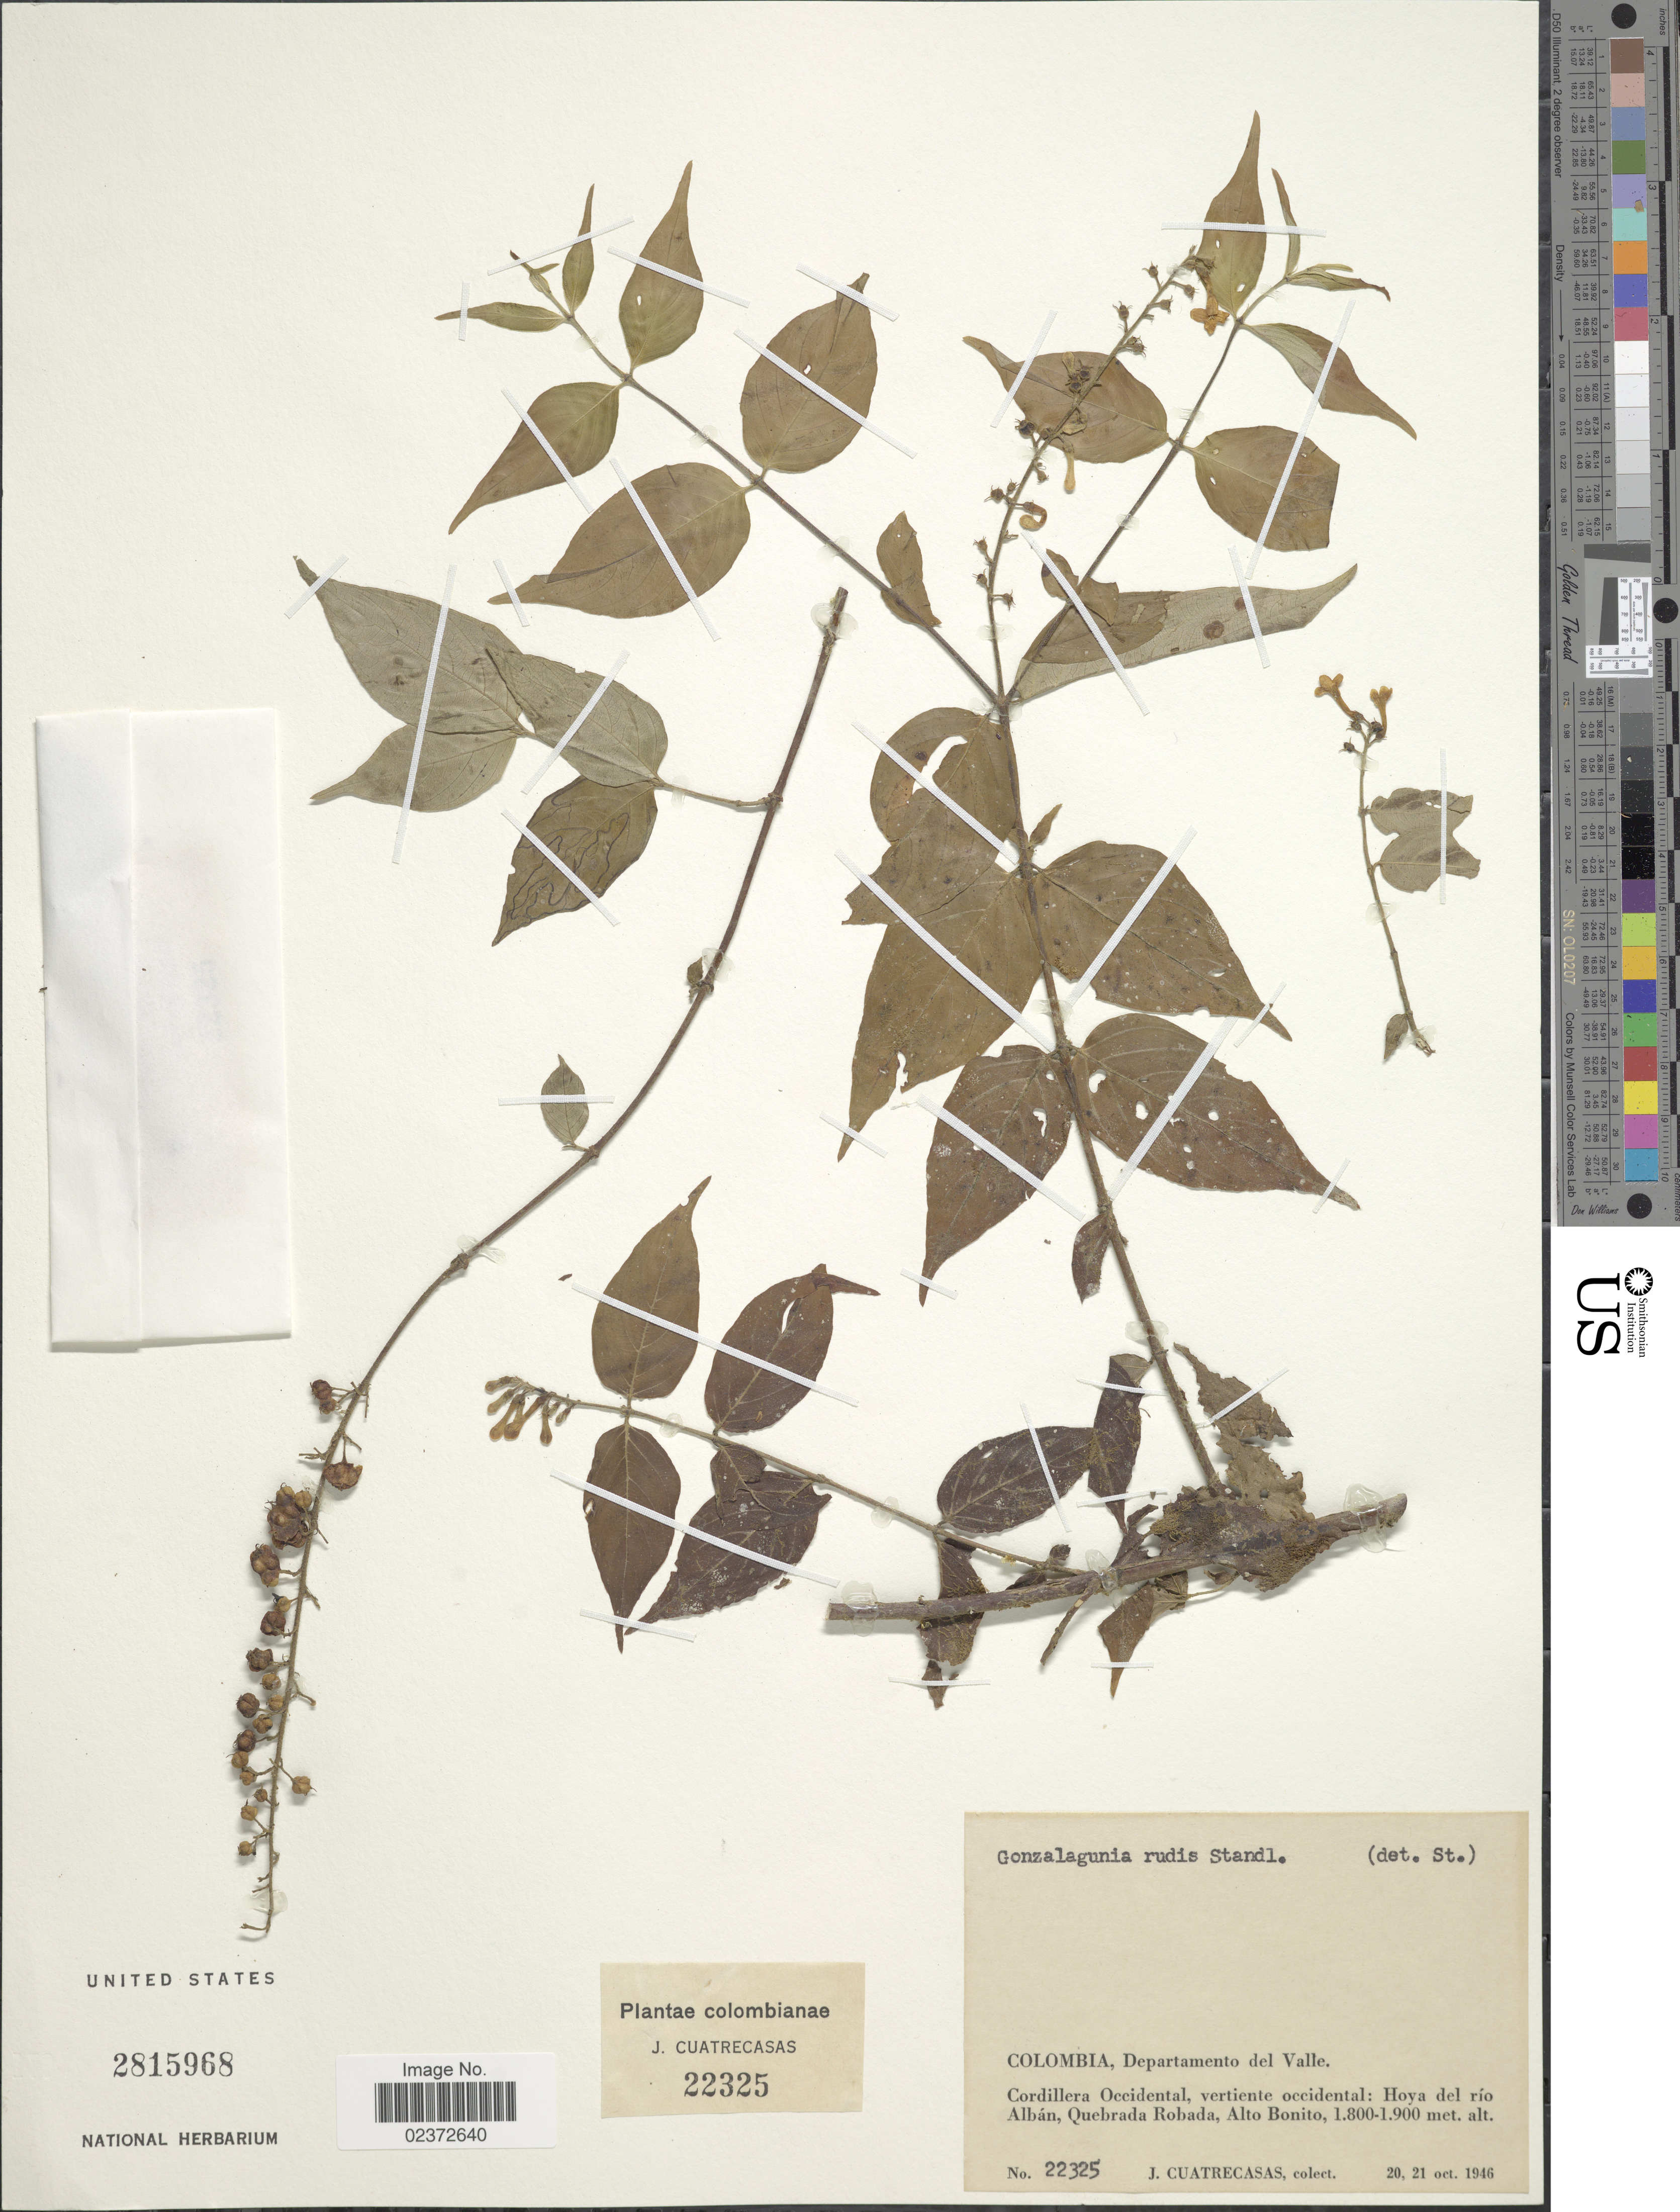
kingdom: Plantae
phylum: Tracheophyta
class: Magnoliopsida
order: Gentianales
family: Rubiaceae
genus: Gonzalagunia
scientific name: Gonzalagunia rudis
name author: (Standl.) Standl.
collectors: J. Cuatrecasas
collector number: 22325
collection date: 1946-10-20/1946-10-21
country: Colombia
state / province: Valle del Cauca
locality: Cordillera Occidental, vertiente occidental: Hoya del rio Alban, Quebrada Robada, Alto Bonito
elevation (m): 1800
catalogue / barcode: US 2815968